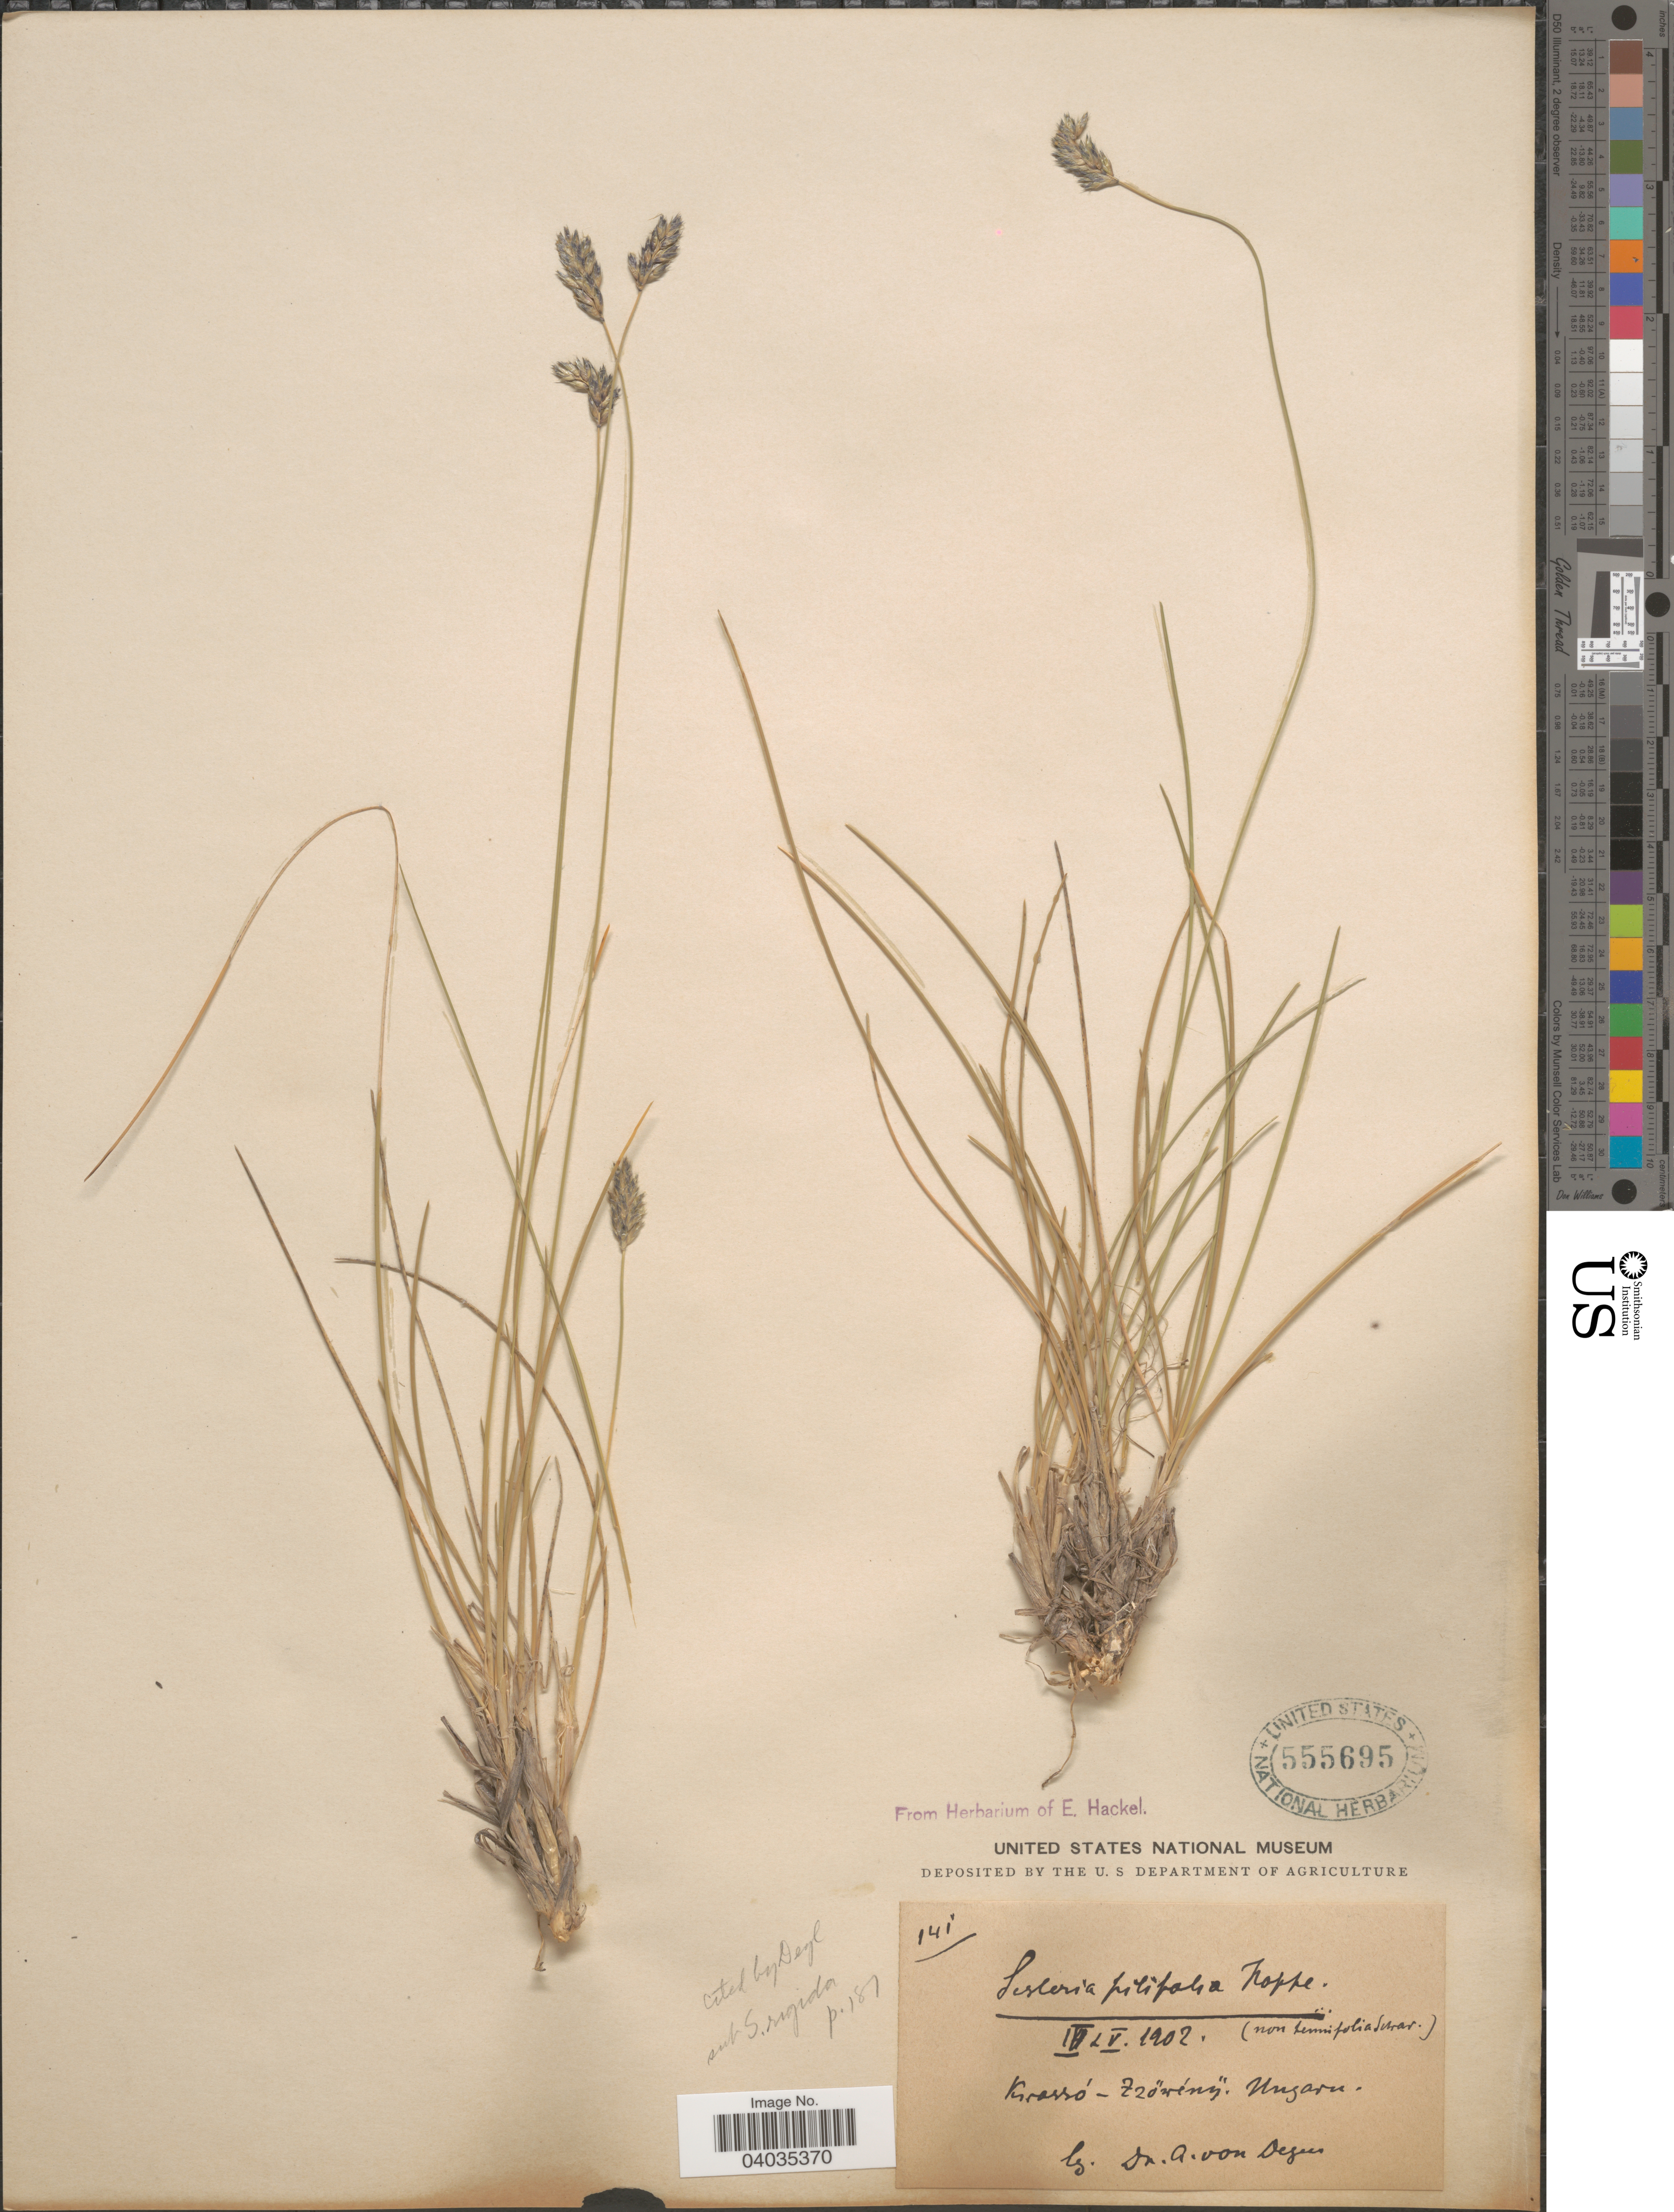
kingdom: Plantae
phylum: Tracheophyta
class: Liliopsida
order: Poales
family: Poaceae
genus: Sesleria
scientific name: Sesleria rigida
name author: Heuff. ex Rchb.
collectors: A. von Degen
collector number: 141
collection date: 1902-04/1902-05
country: Romania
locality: Krassó - Szörény. Ungarn.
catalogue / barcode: US 555695